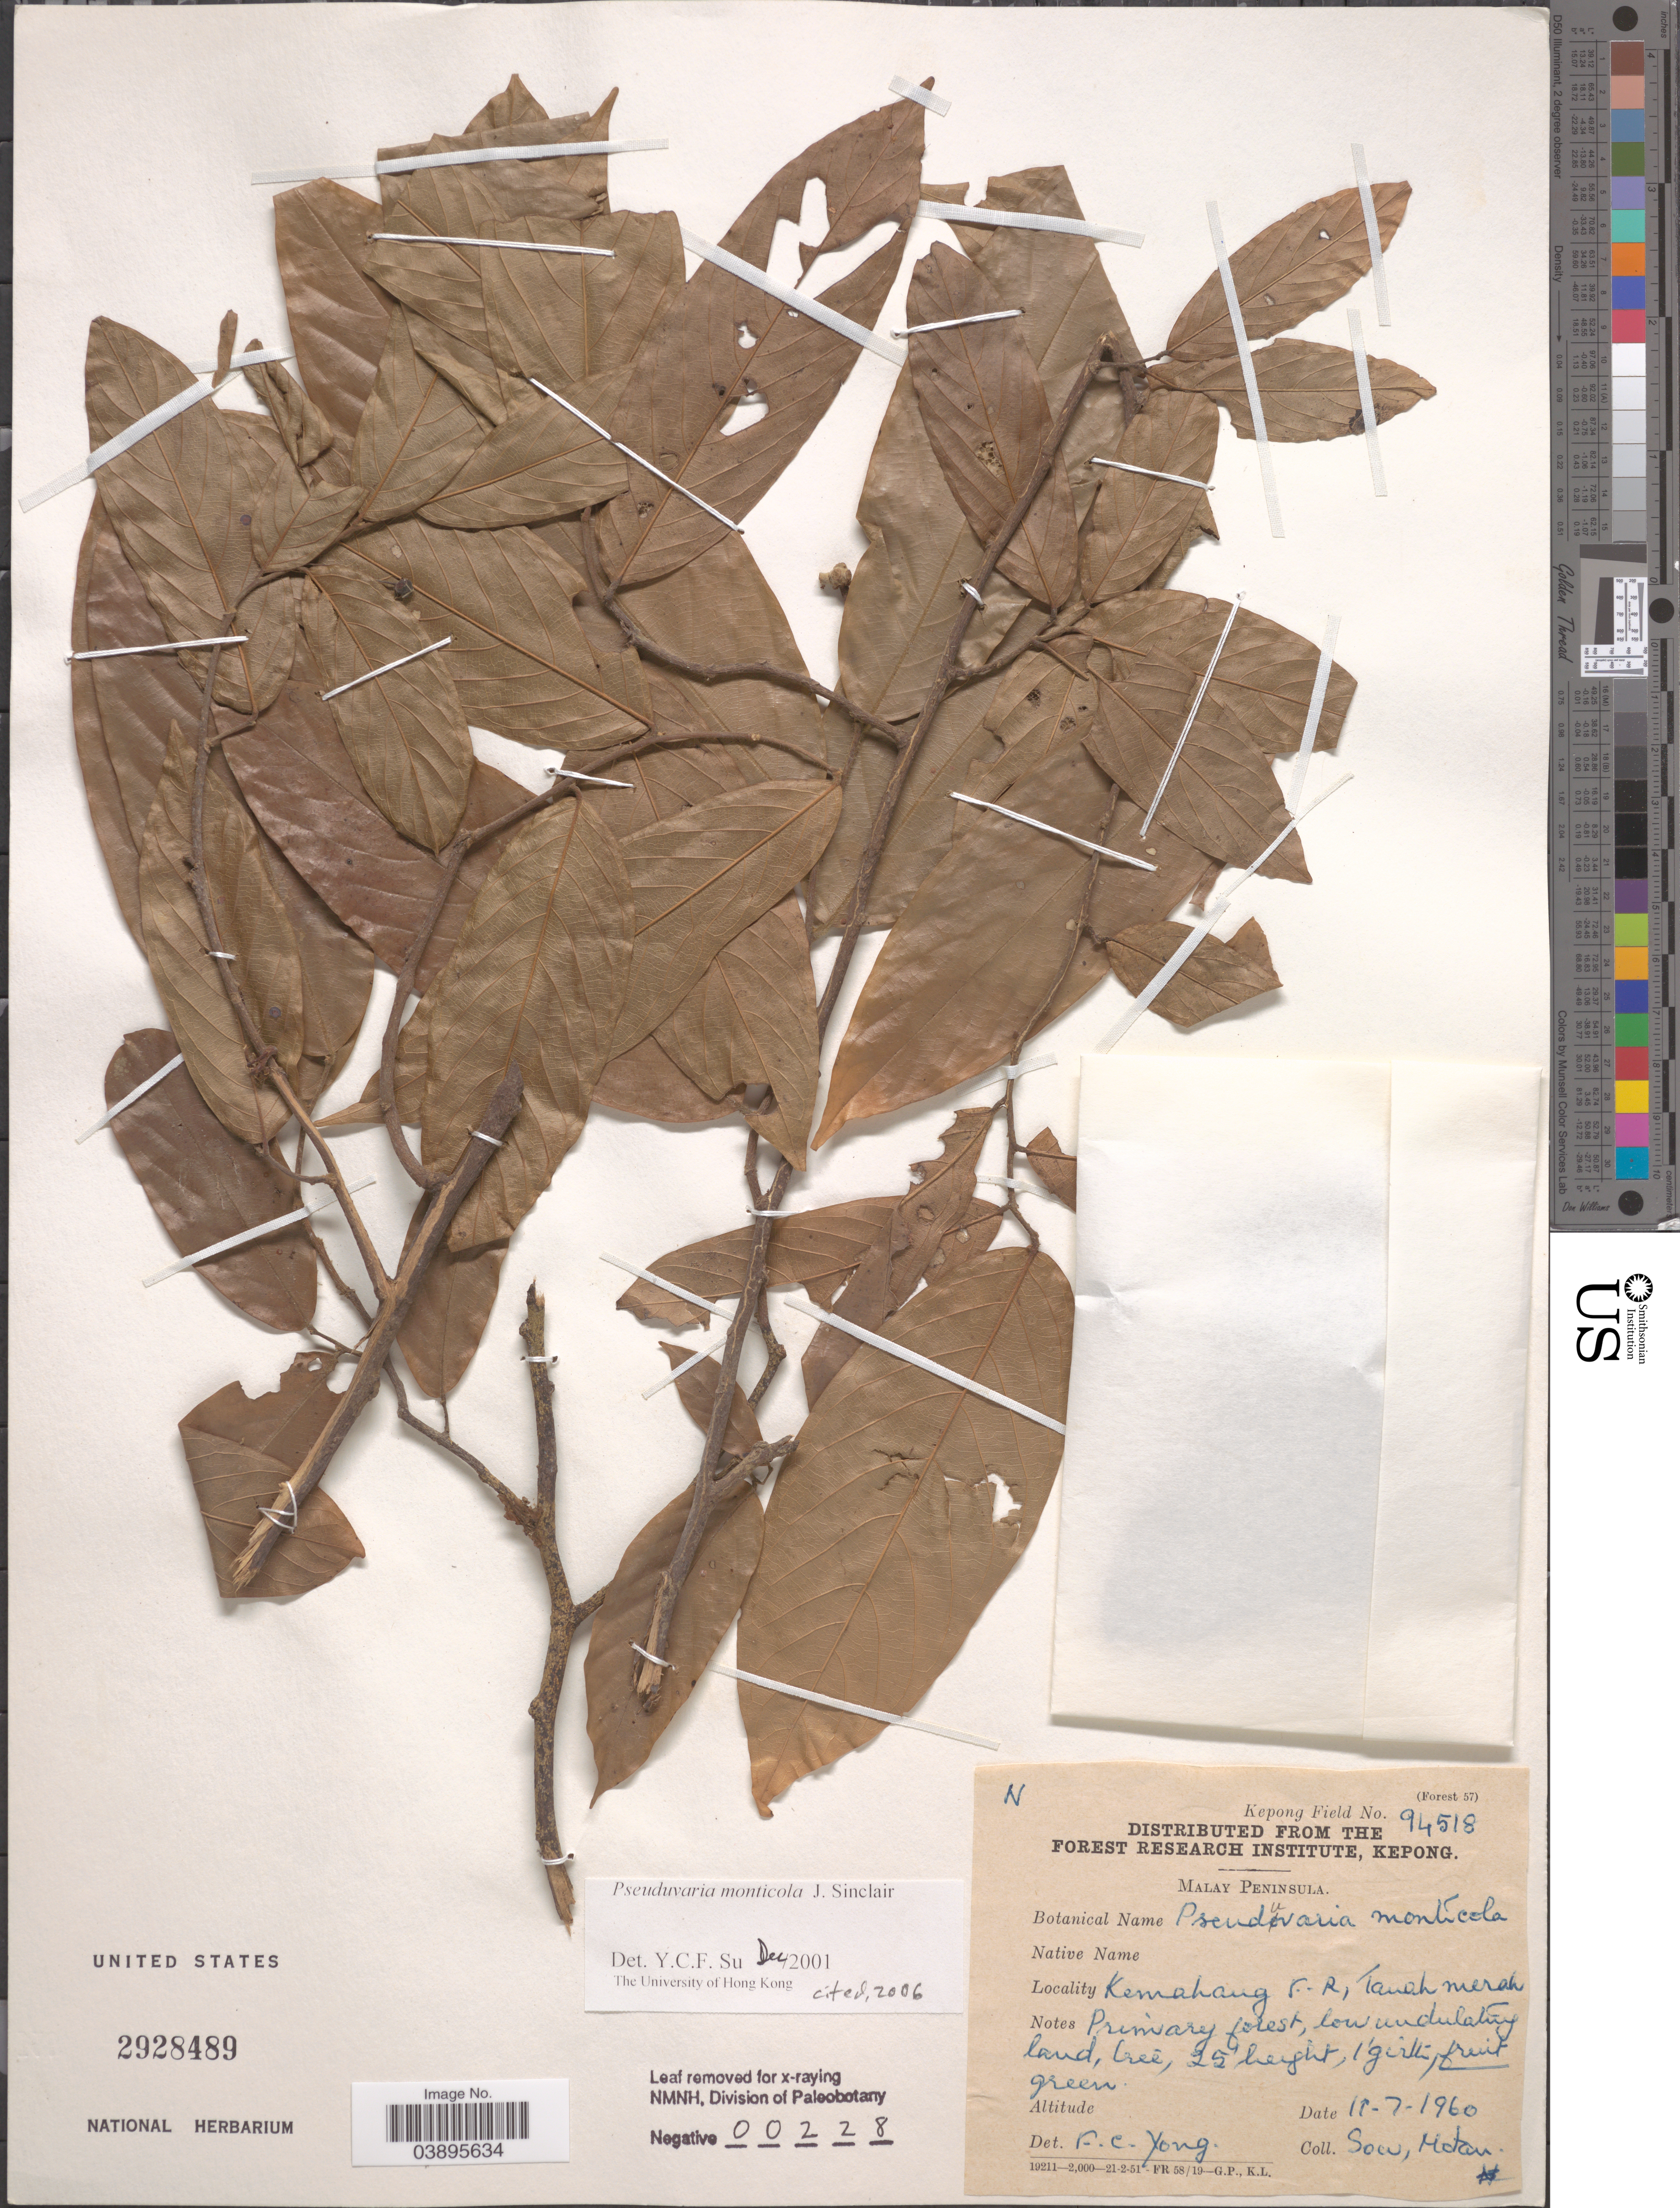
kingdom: Plantae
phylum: Tracheophyta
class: Magnoliopsida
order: Magnoliales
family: Annonaceae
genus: Pseuduvaria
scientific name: Pseuduvaria monticola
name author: J. Sinclair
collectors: -. Sow & -. Motan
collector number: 94518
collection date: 1960-07-11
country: Malaysia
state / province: Kelantan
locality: Malay Peninsula. Kemahang T.R., Tanah Merah.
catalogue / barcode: US 2928489